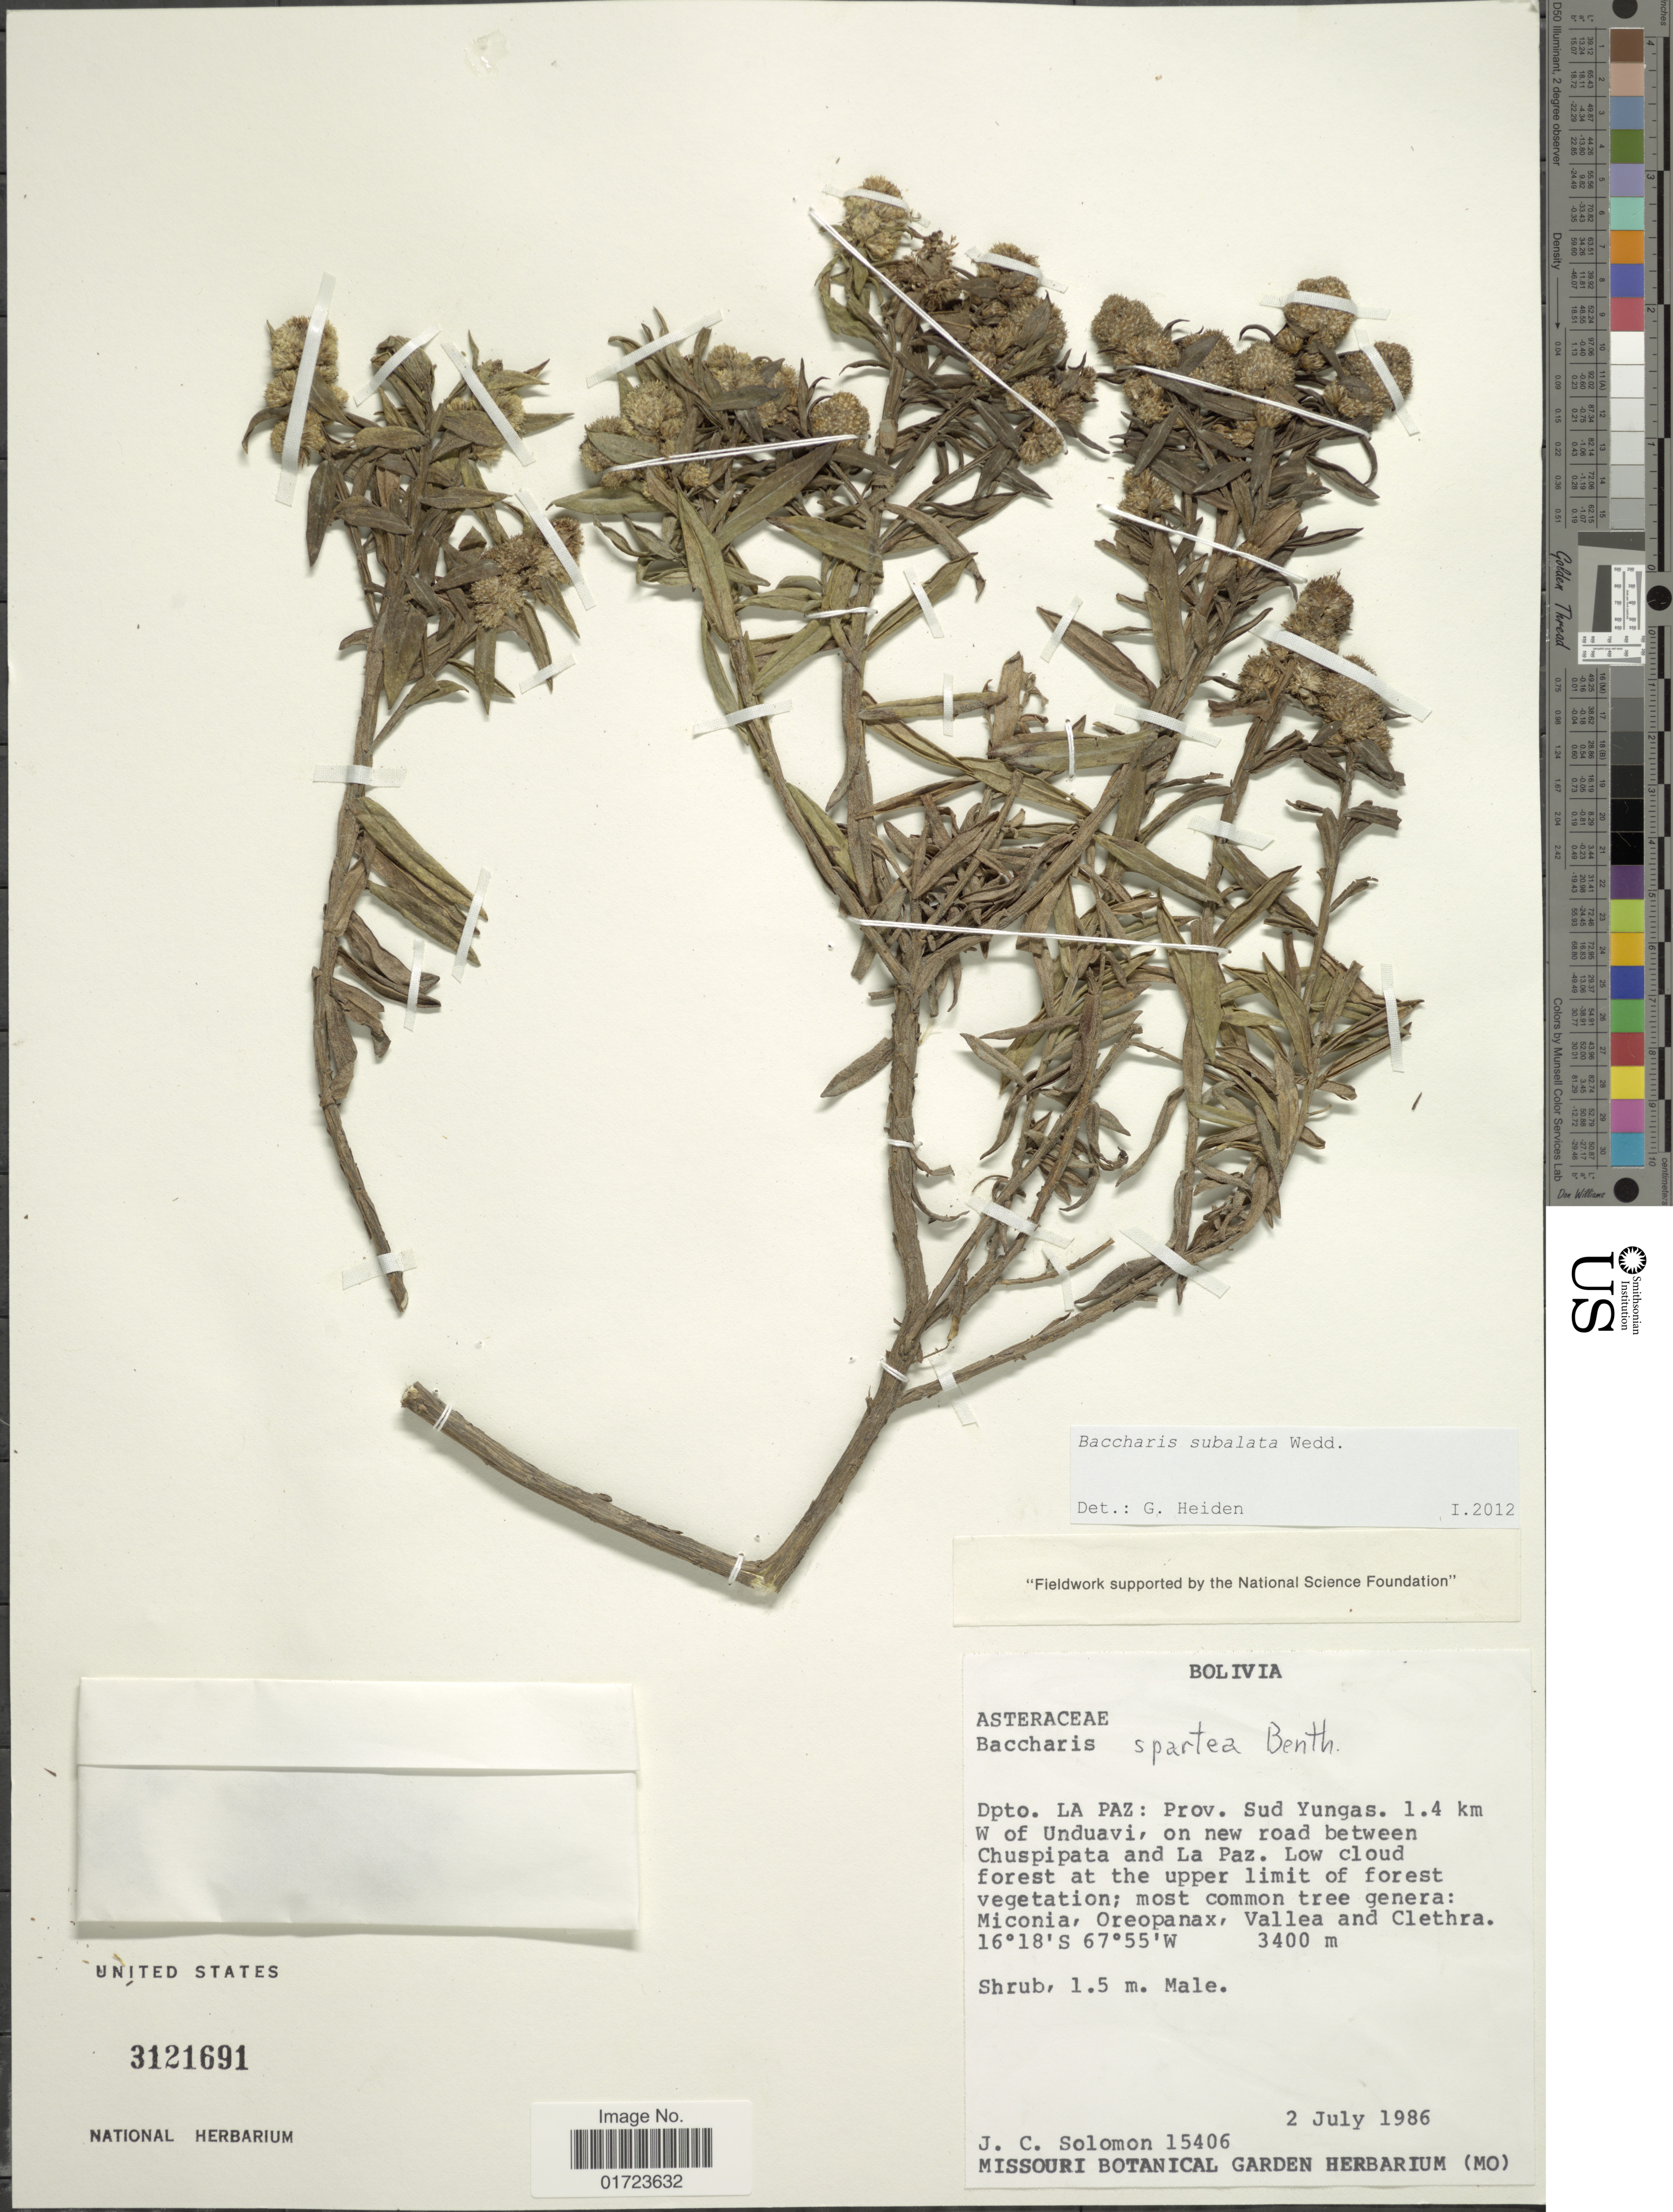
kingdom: Plantae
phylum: Tracheophyta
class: Magnoliopsida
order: Asterales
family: Asteraceae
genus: Baccharis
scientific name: Baccharis subalata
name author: Wedd.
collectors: J. C. Solomon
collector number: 15406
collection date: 1986-07-02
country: Bolivia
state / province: La Paz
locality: Dpto. La Paz: Prov. Sud Yungas. 1.4 km W of Unduavi, on new road between Chuspipata and La Paz.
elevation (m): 3400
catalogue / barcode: US 3121691